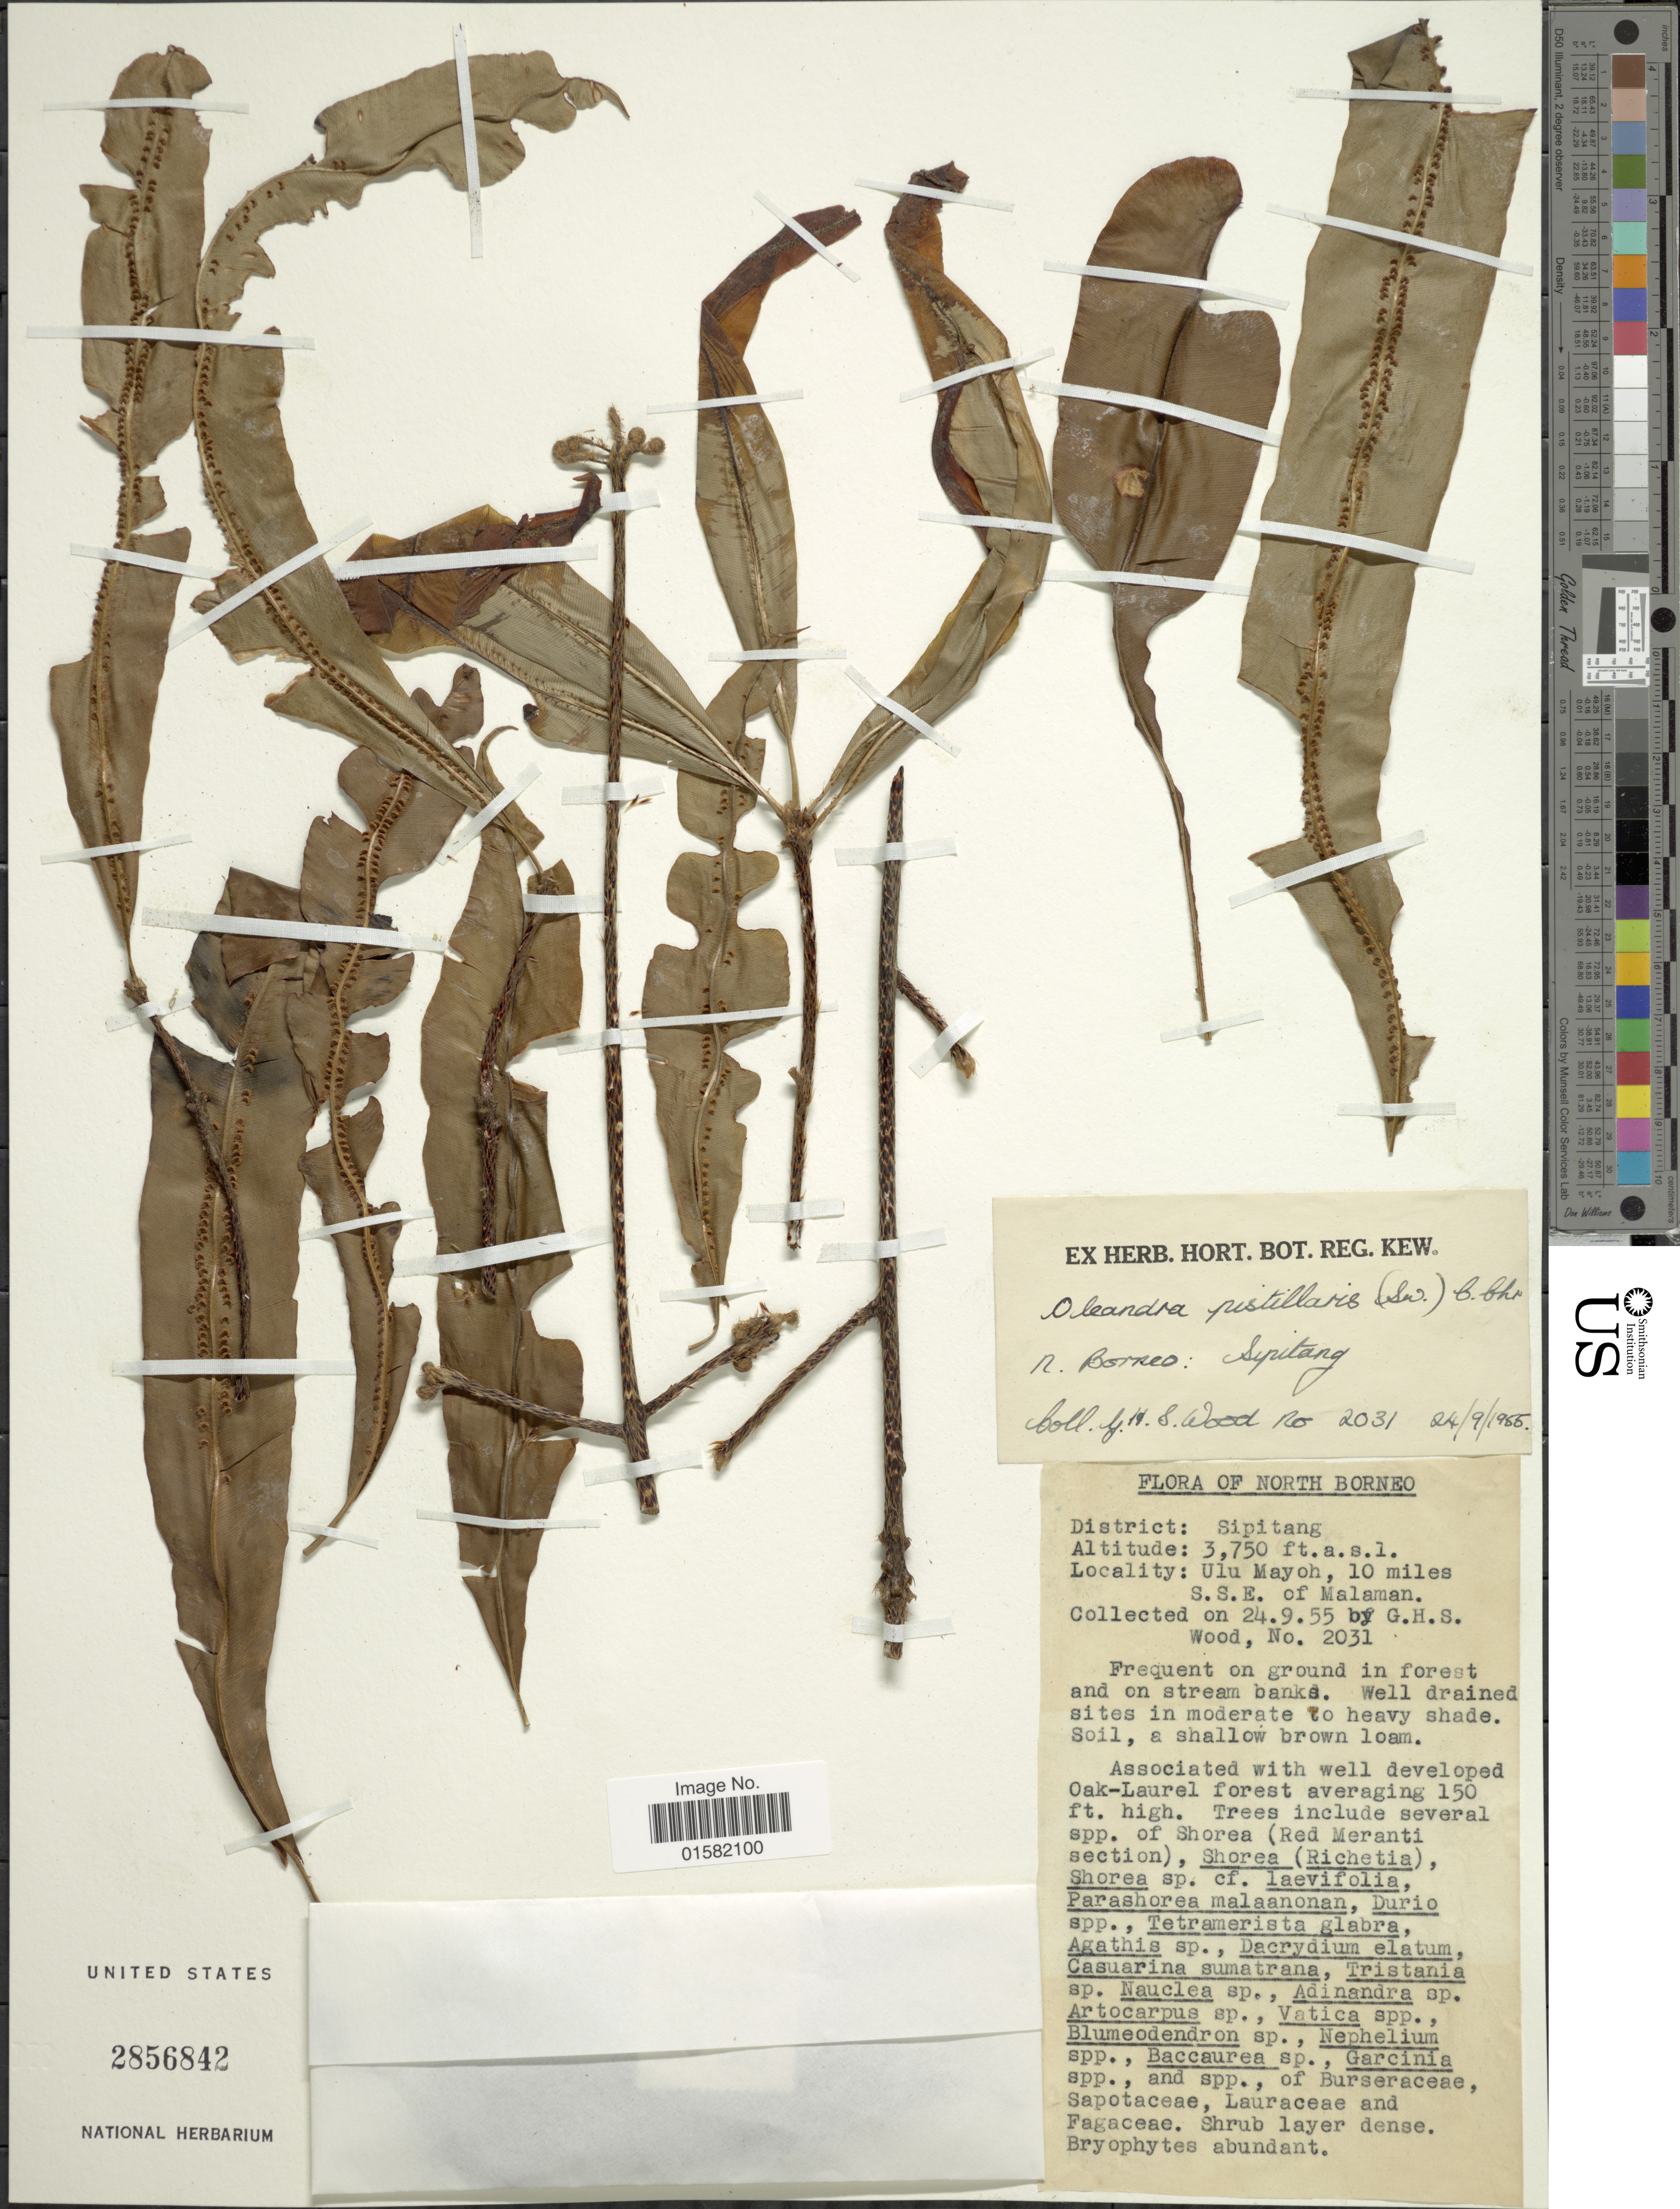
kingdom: Plantae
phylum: Tracheophyta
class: Polypodiopsida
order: Polypodiales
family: Oleandraceae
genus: Oleandra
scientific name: Oleandra pistillaris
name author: (Sw.) C. Chr.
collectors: G. Wood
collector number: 2031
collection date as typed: Transcribed d/m/y: 24/9/55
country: Malaysia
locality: North Borneo, Sipitang, Ulu Mayoh, 10 miles S.S.E. of Malaman.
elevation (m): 1143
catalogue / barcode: US 2856842